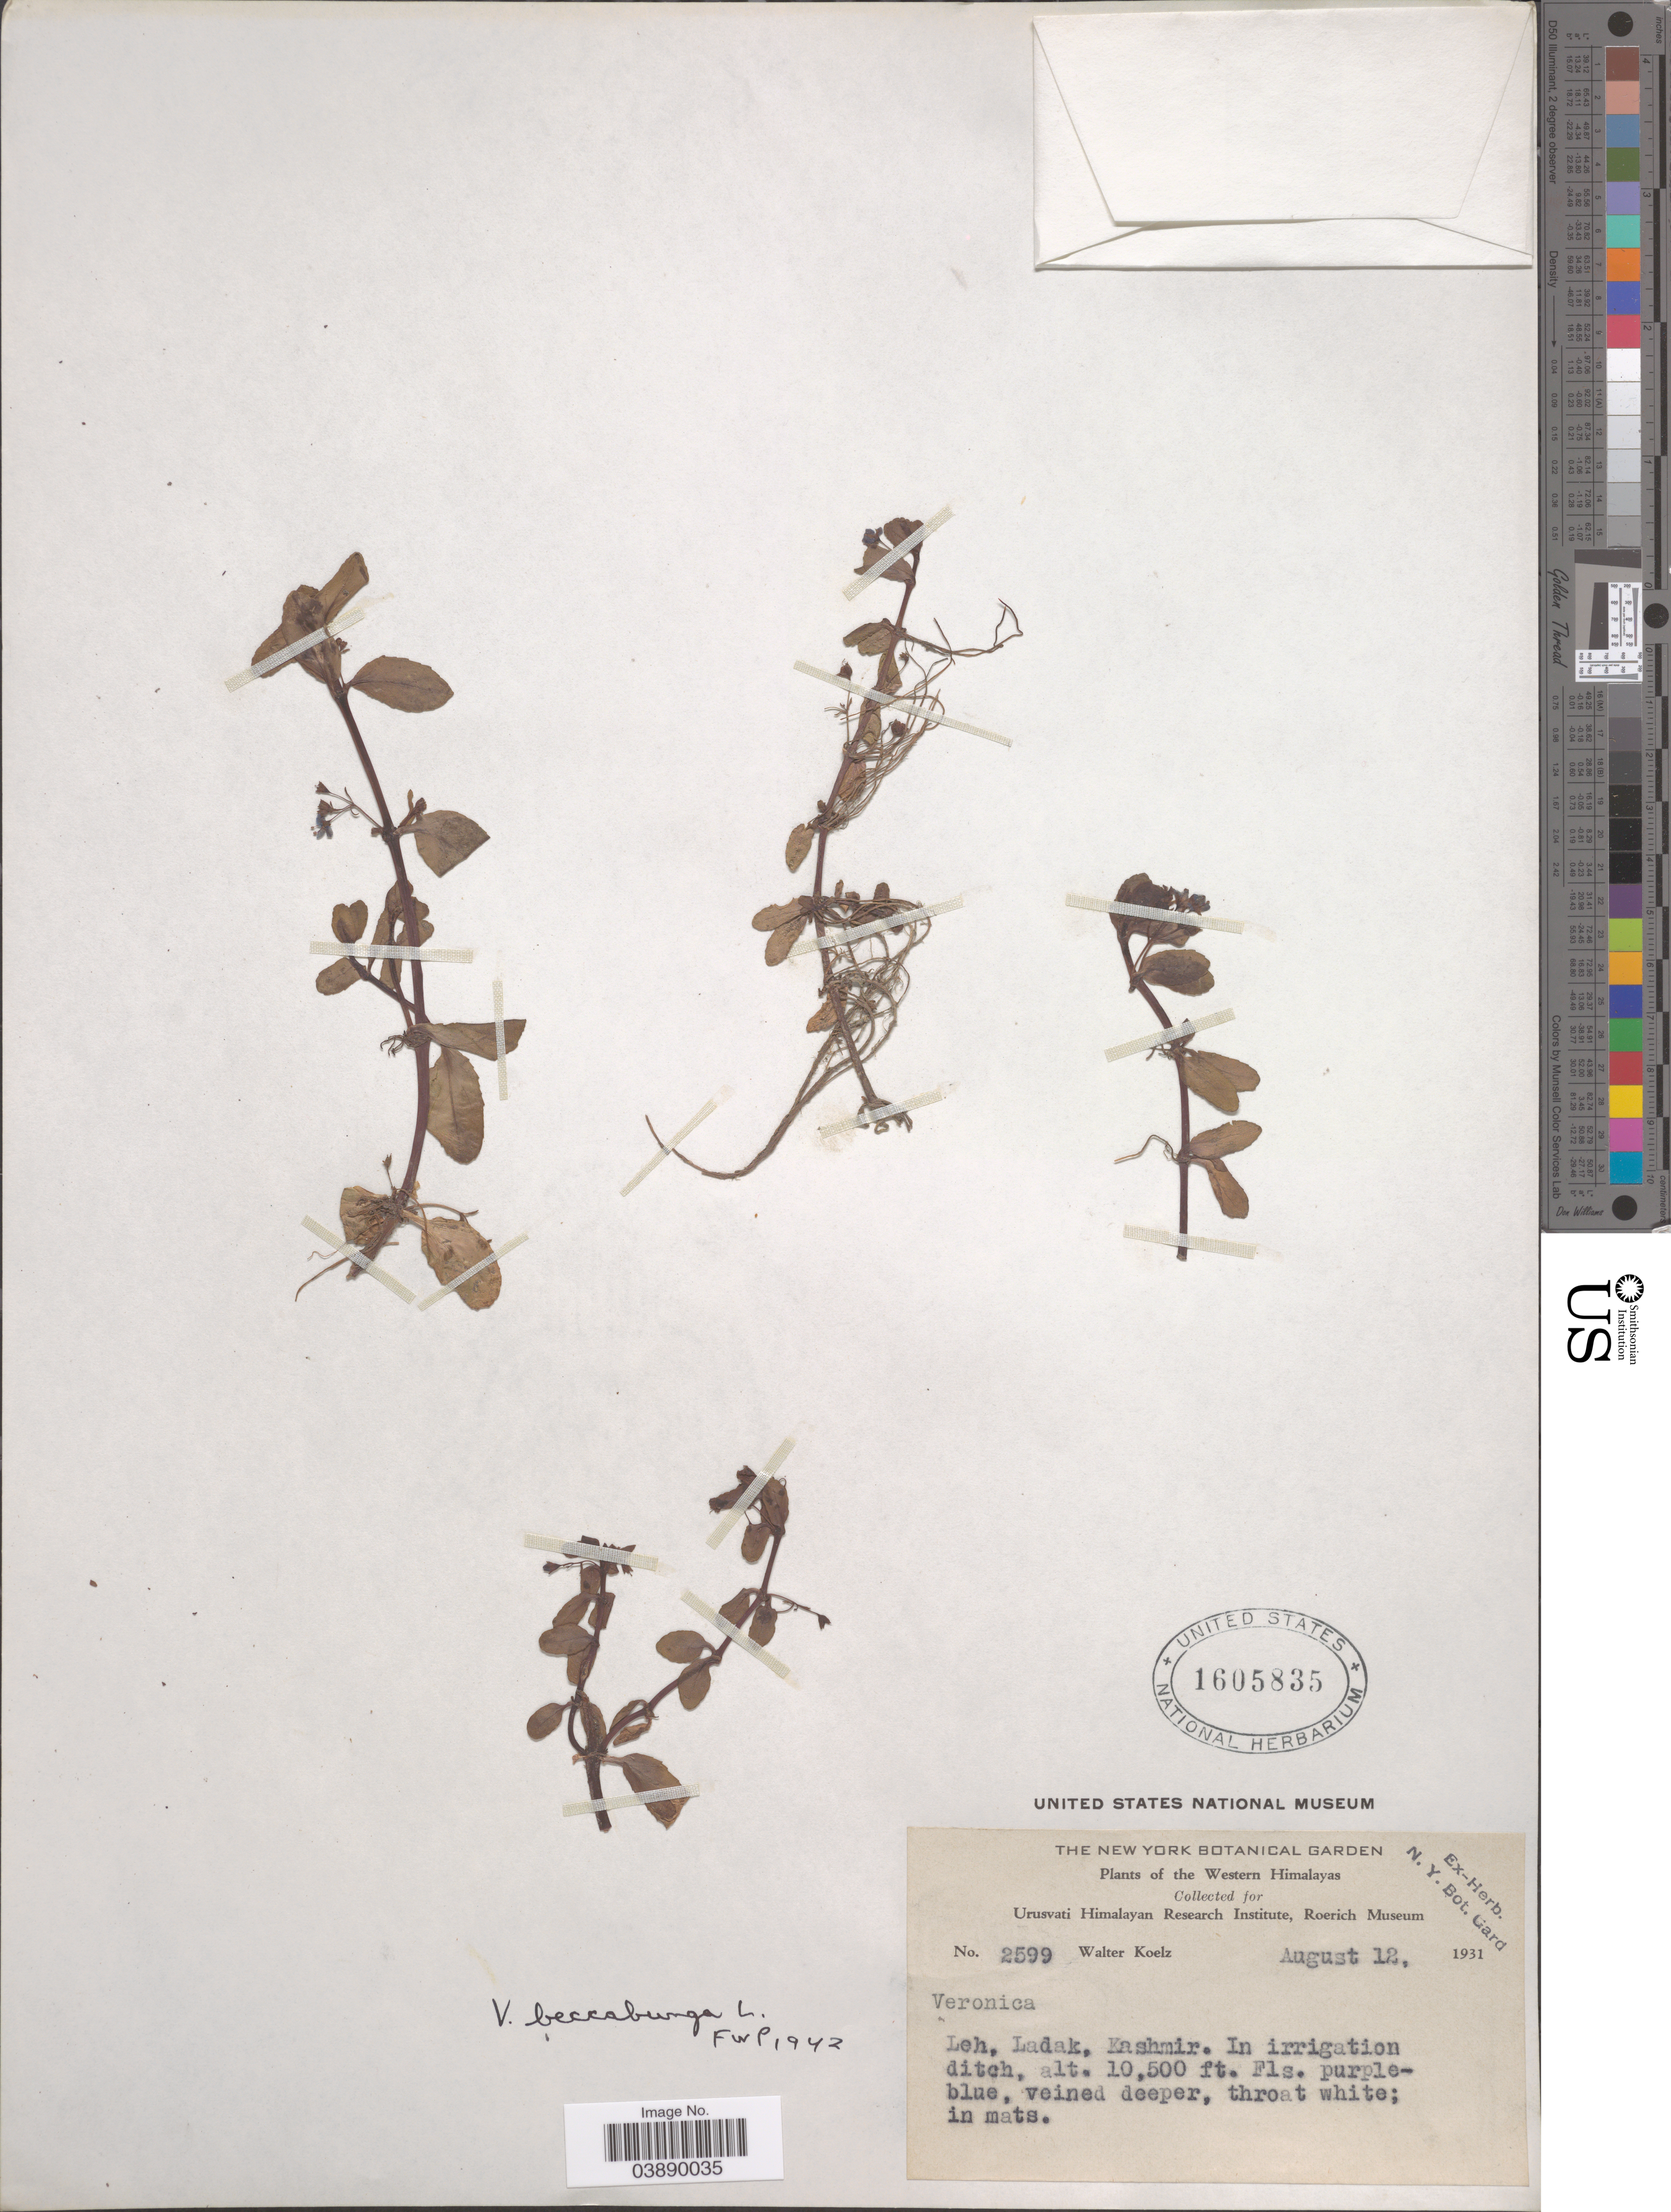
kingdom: Plantae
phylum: Tracheophyta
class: Magnoliopsida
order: Lamiales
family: Plantaginaceae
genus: Veronica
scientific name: Veronica beccabunga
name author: L.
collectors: W. N. Koelz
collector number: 2599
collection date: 1931-08-12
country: India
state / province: Ladakh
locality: Western Himalayas. Leh, Ladak, Kashmir.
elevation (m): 3200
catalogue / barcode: US 1605835